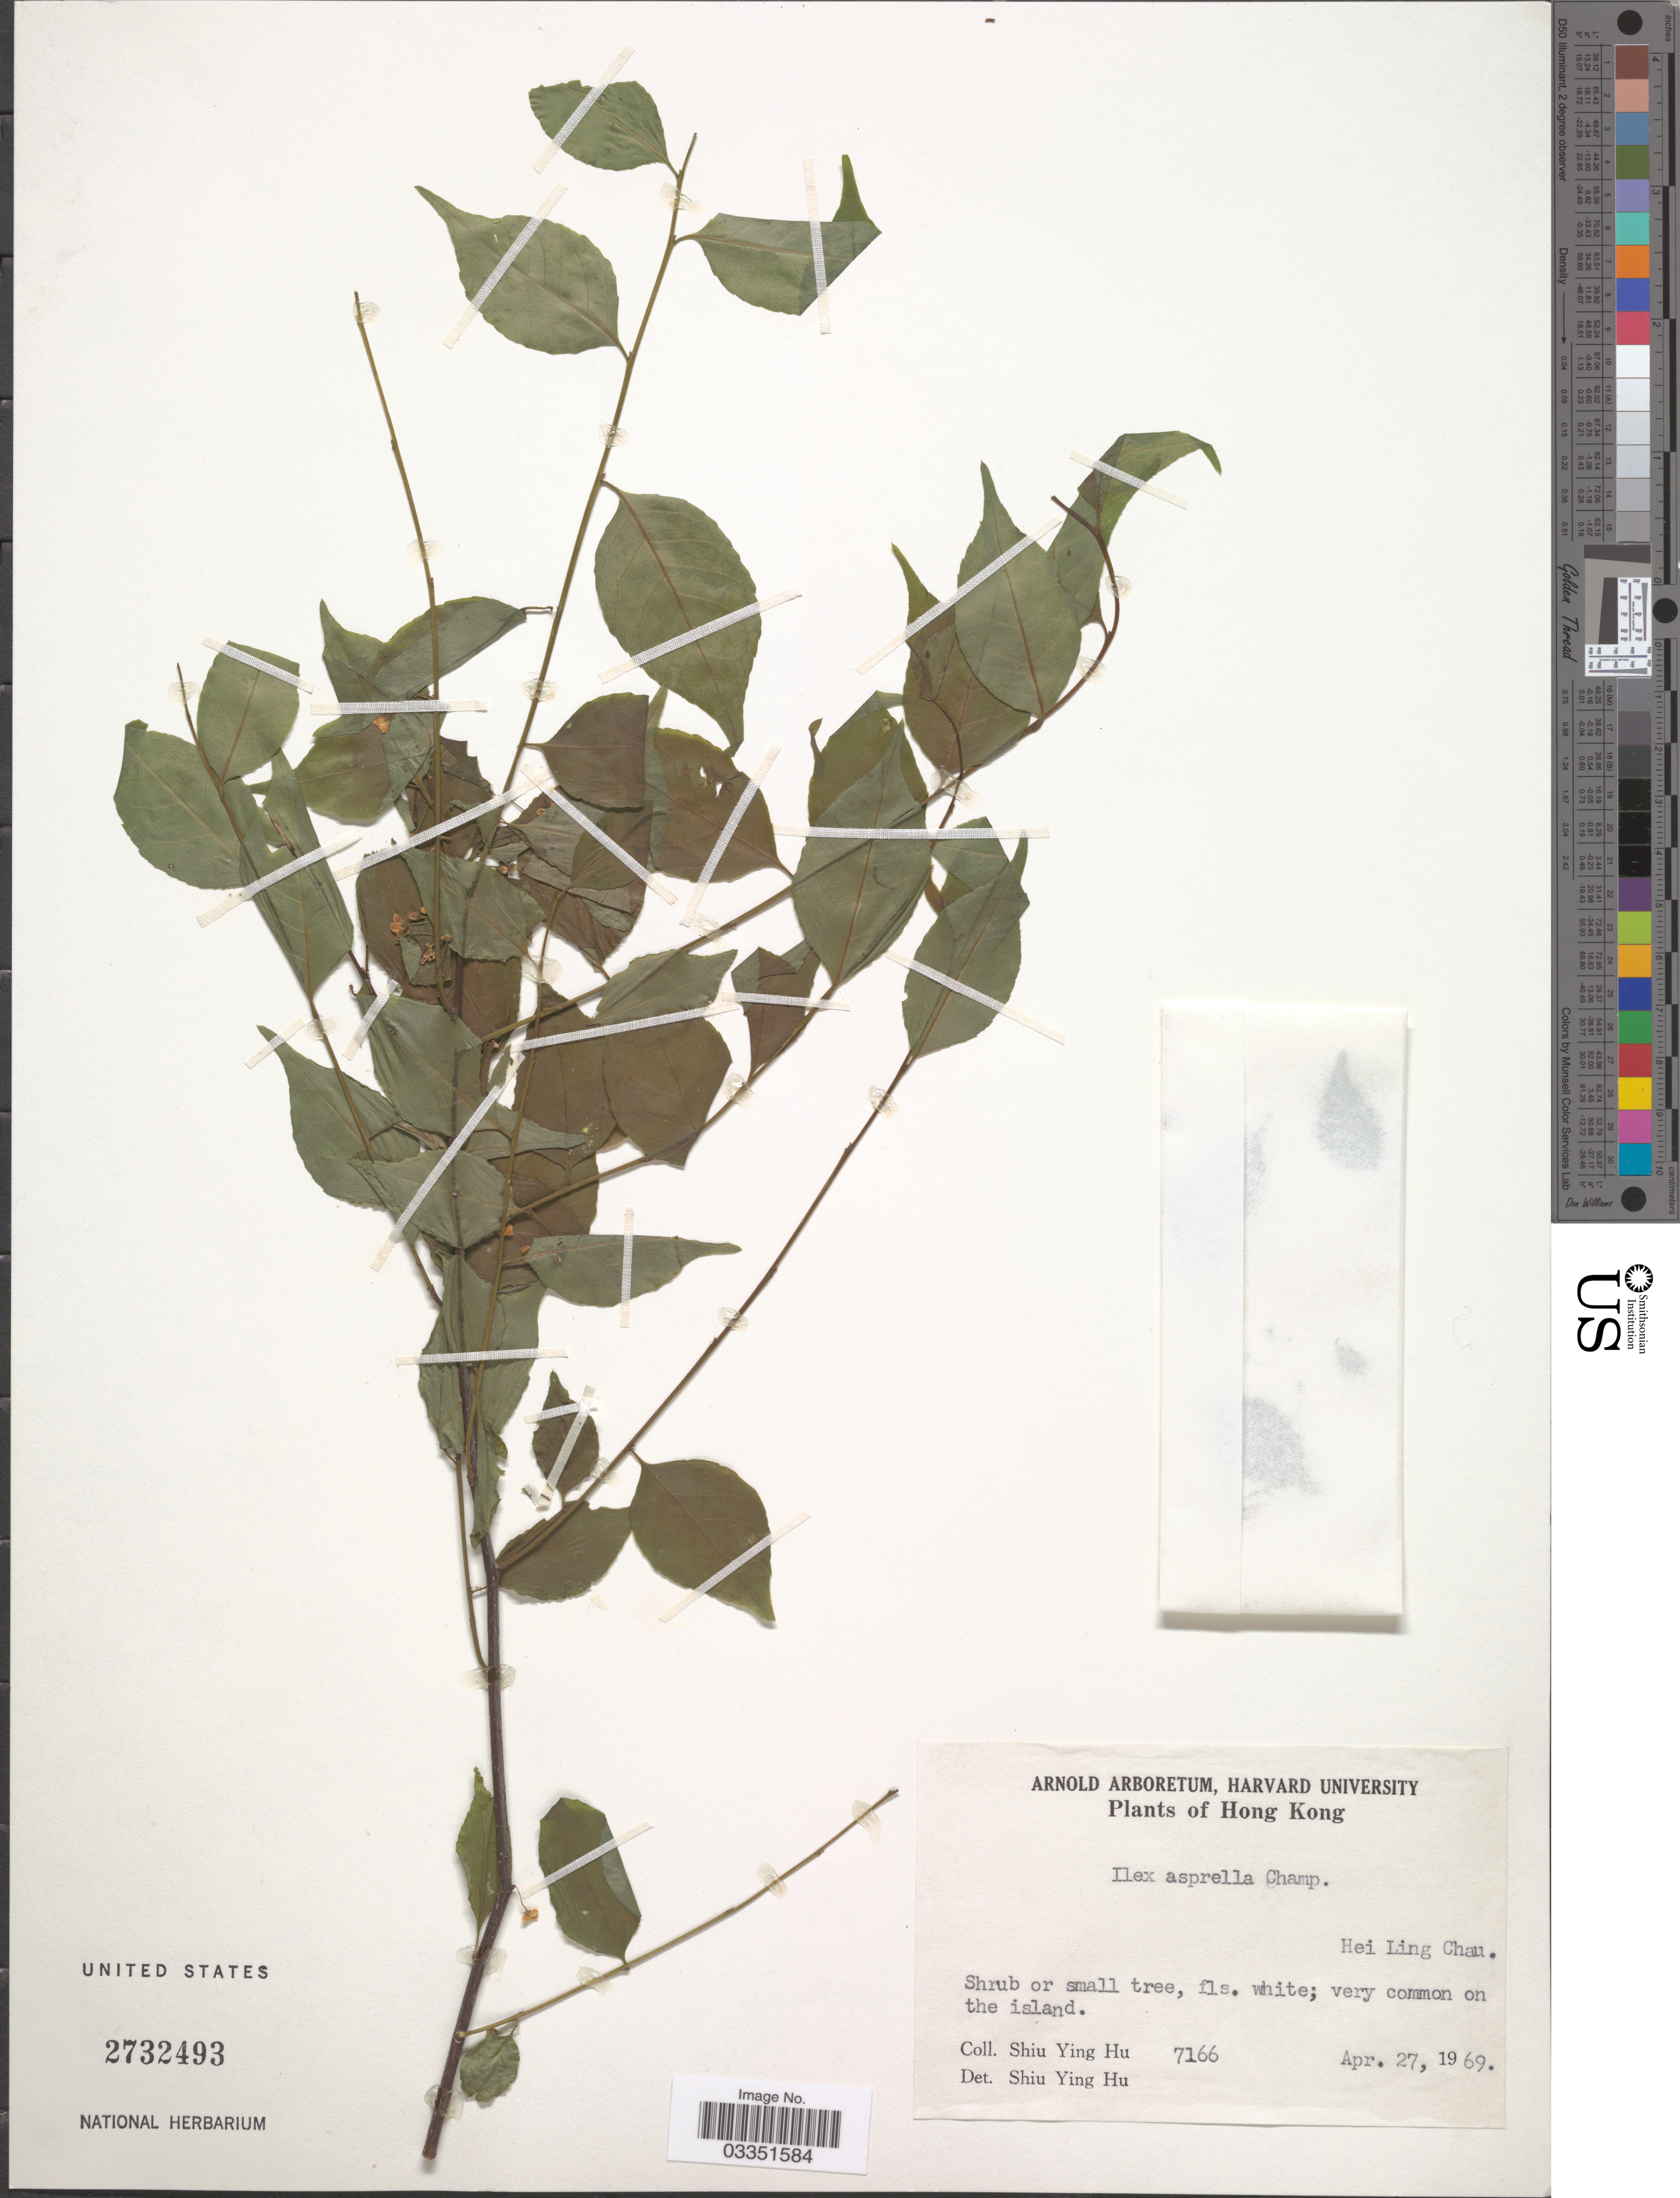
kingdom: Plantae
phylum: Tracheophyta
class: Magnoliopsida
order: Aquifoliales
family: Aquifoliaceae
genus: Ilex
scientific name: Ilex asperula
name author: Mart.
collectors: S. Y. Hu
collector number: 7166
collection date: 1969-04-27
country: China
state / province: Hong Kong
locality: Hei Ling Chan.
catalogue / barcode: US 2732493